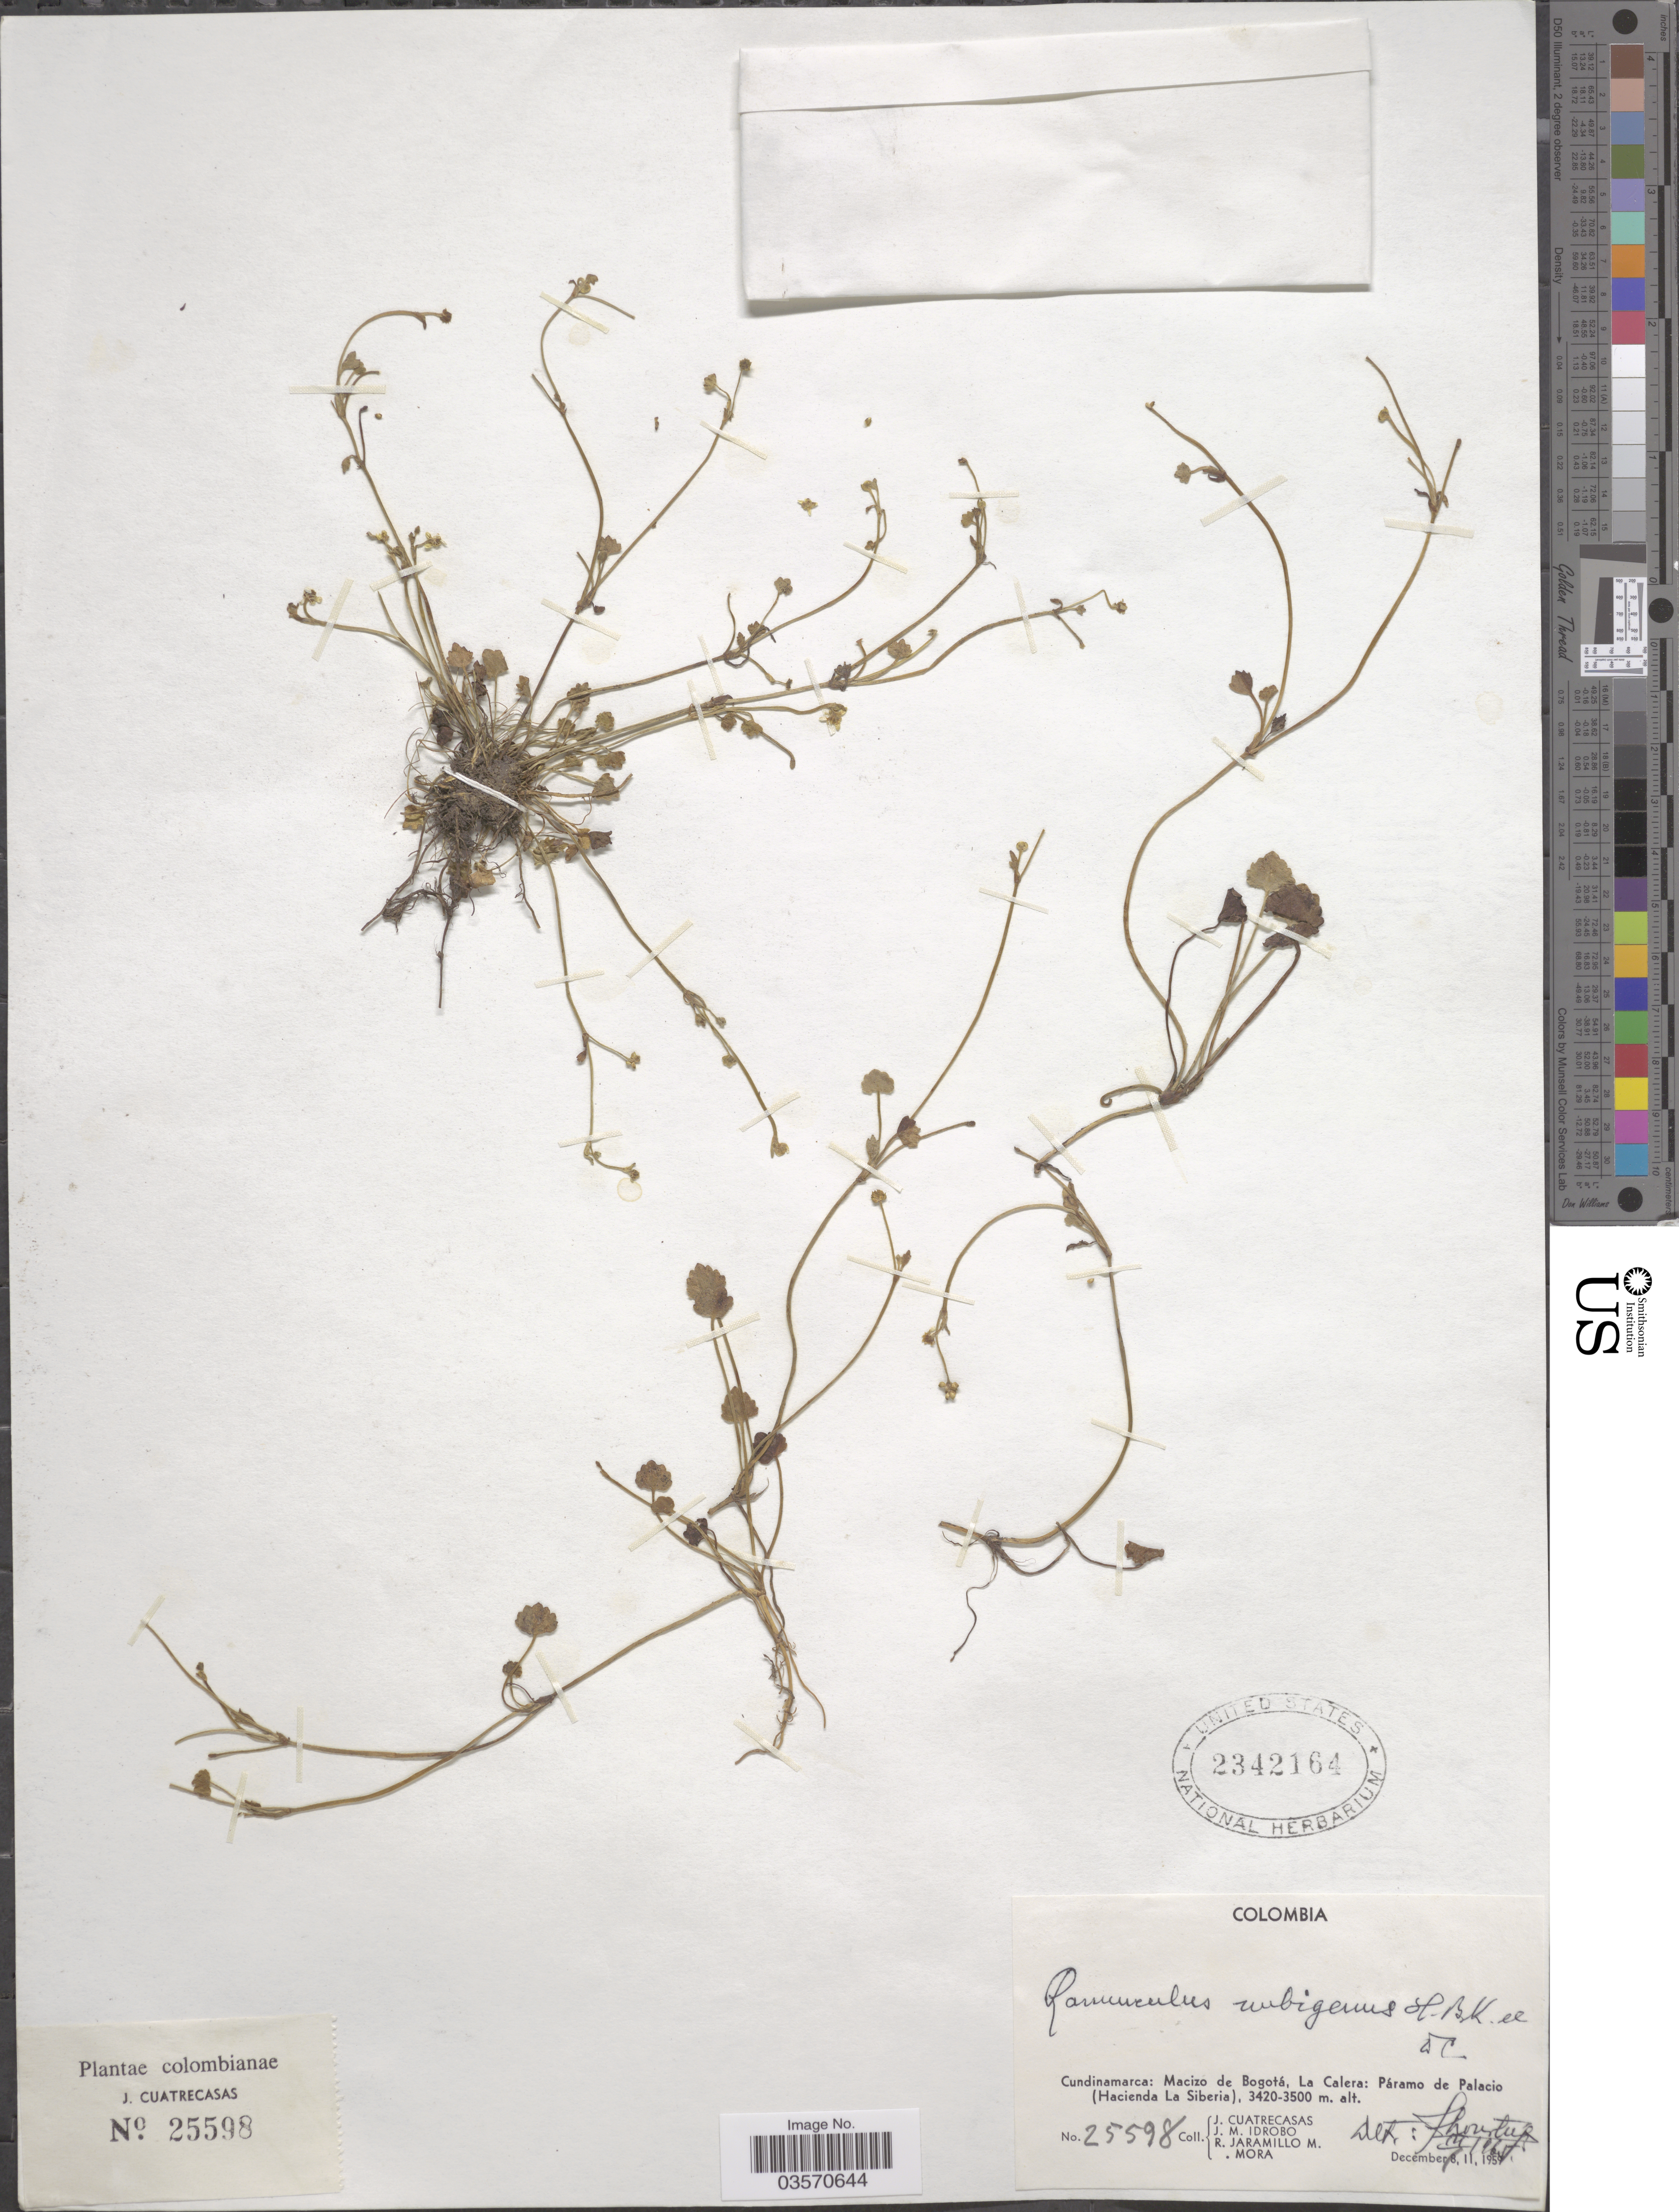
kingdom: Plantae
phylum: Tracheophyta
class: Magnoliopsida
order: Ranunculales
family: Ranunculaceae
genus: Ranunculus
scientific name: Ranunculus nubigenus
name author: Humb. et al. ex DC.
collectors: J. Cuatrecasas, J. M. Idrobo, R. Jaramillo M. & Mora, --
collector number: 25598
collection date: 1959-12-08/1959-12-11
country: Colombia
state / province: Cundinamarca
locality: Macizo de Bogotá, La Calera: Páramo de Palacio (Hacienda La Siberia),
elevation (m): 3420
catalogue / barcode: US 2342164